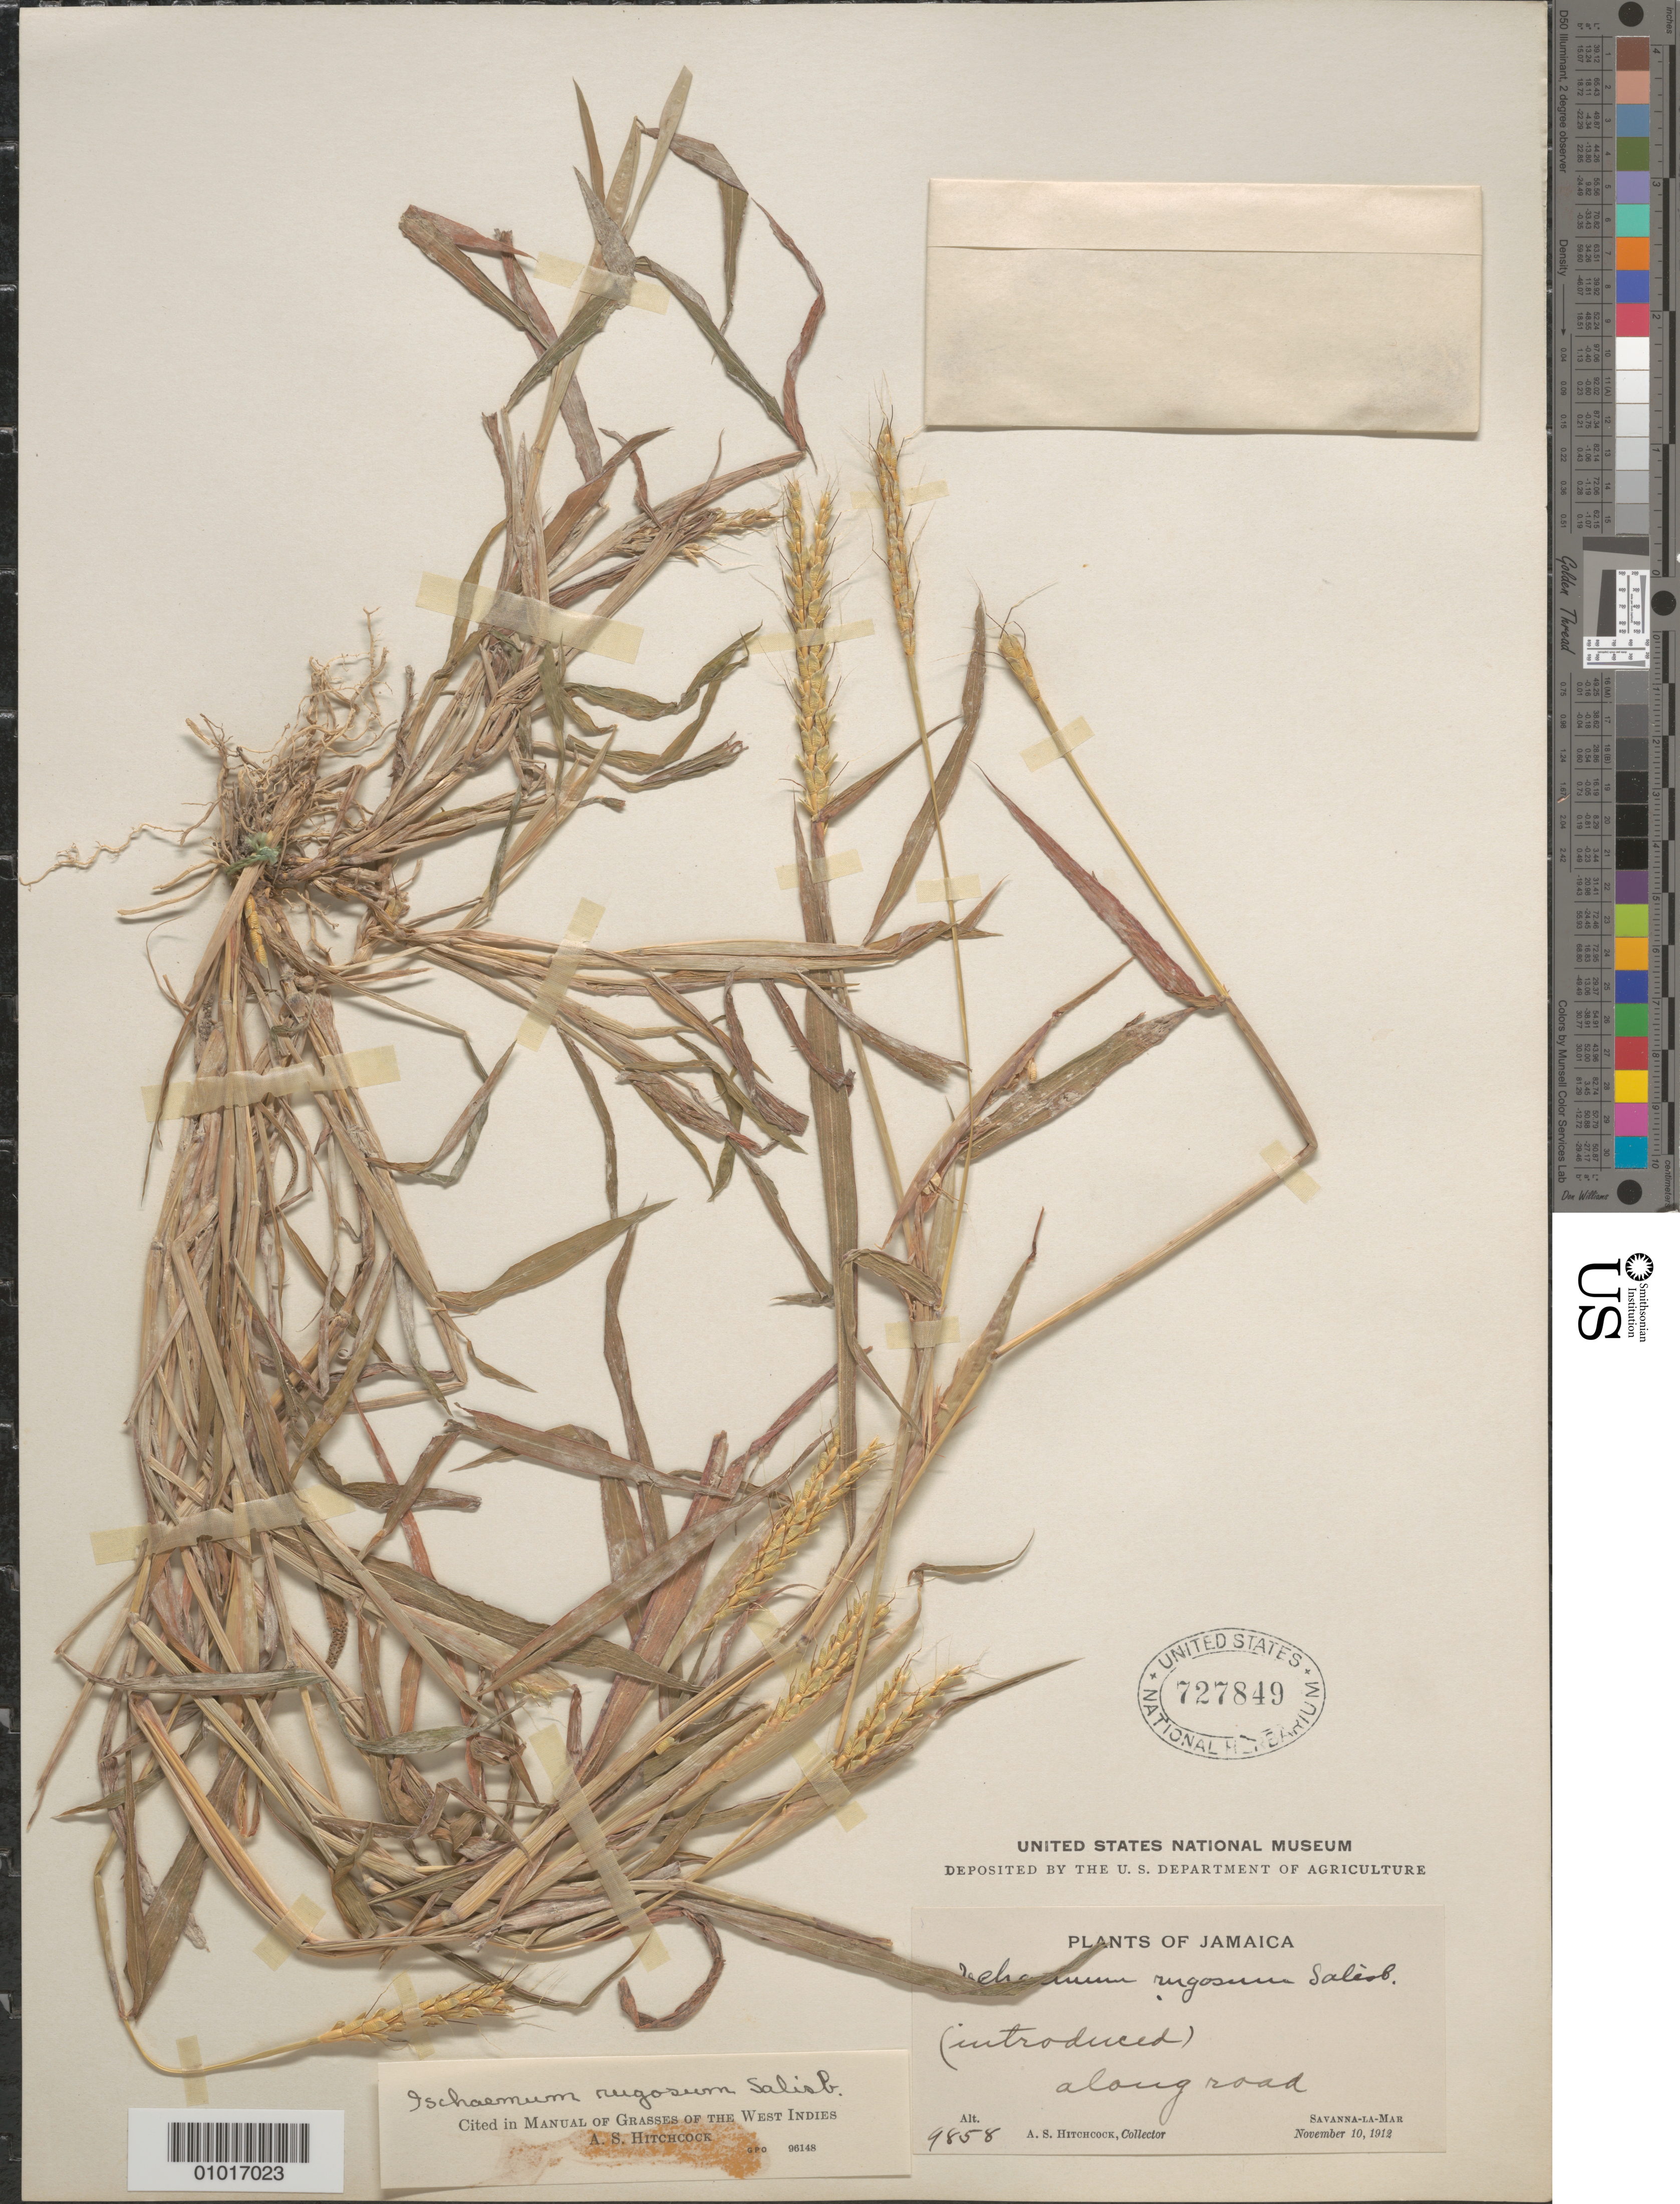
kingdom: Plantae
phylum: Tracheophyta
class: Liliopsida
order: Poales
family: Poaceae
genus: Ischaemum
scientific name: Ischaemum rugosum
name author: Salisb.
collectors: A. S. Hitchcock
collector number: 9858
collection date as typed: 10 Nov 1912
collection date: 1912-11-10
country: Jamaica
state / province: Westmoreland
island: Jamaica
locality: Savanna-La-Mar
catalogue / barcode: US 727849